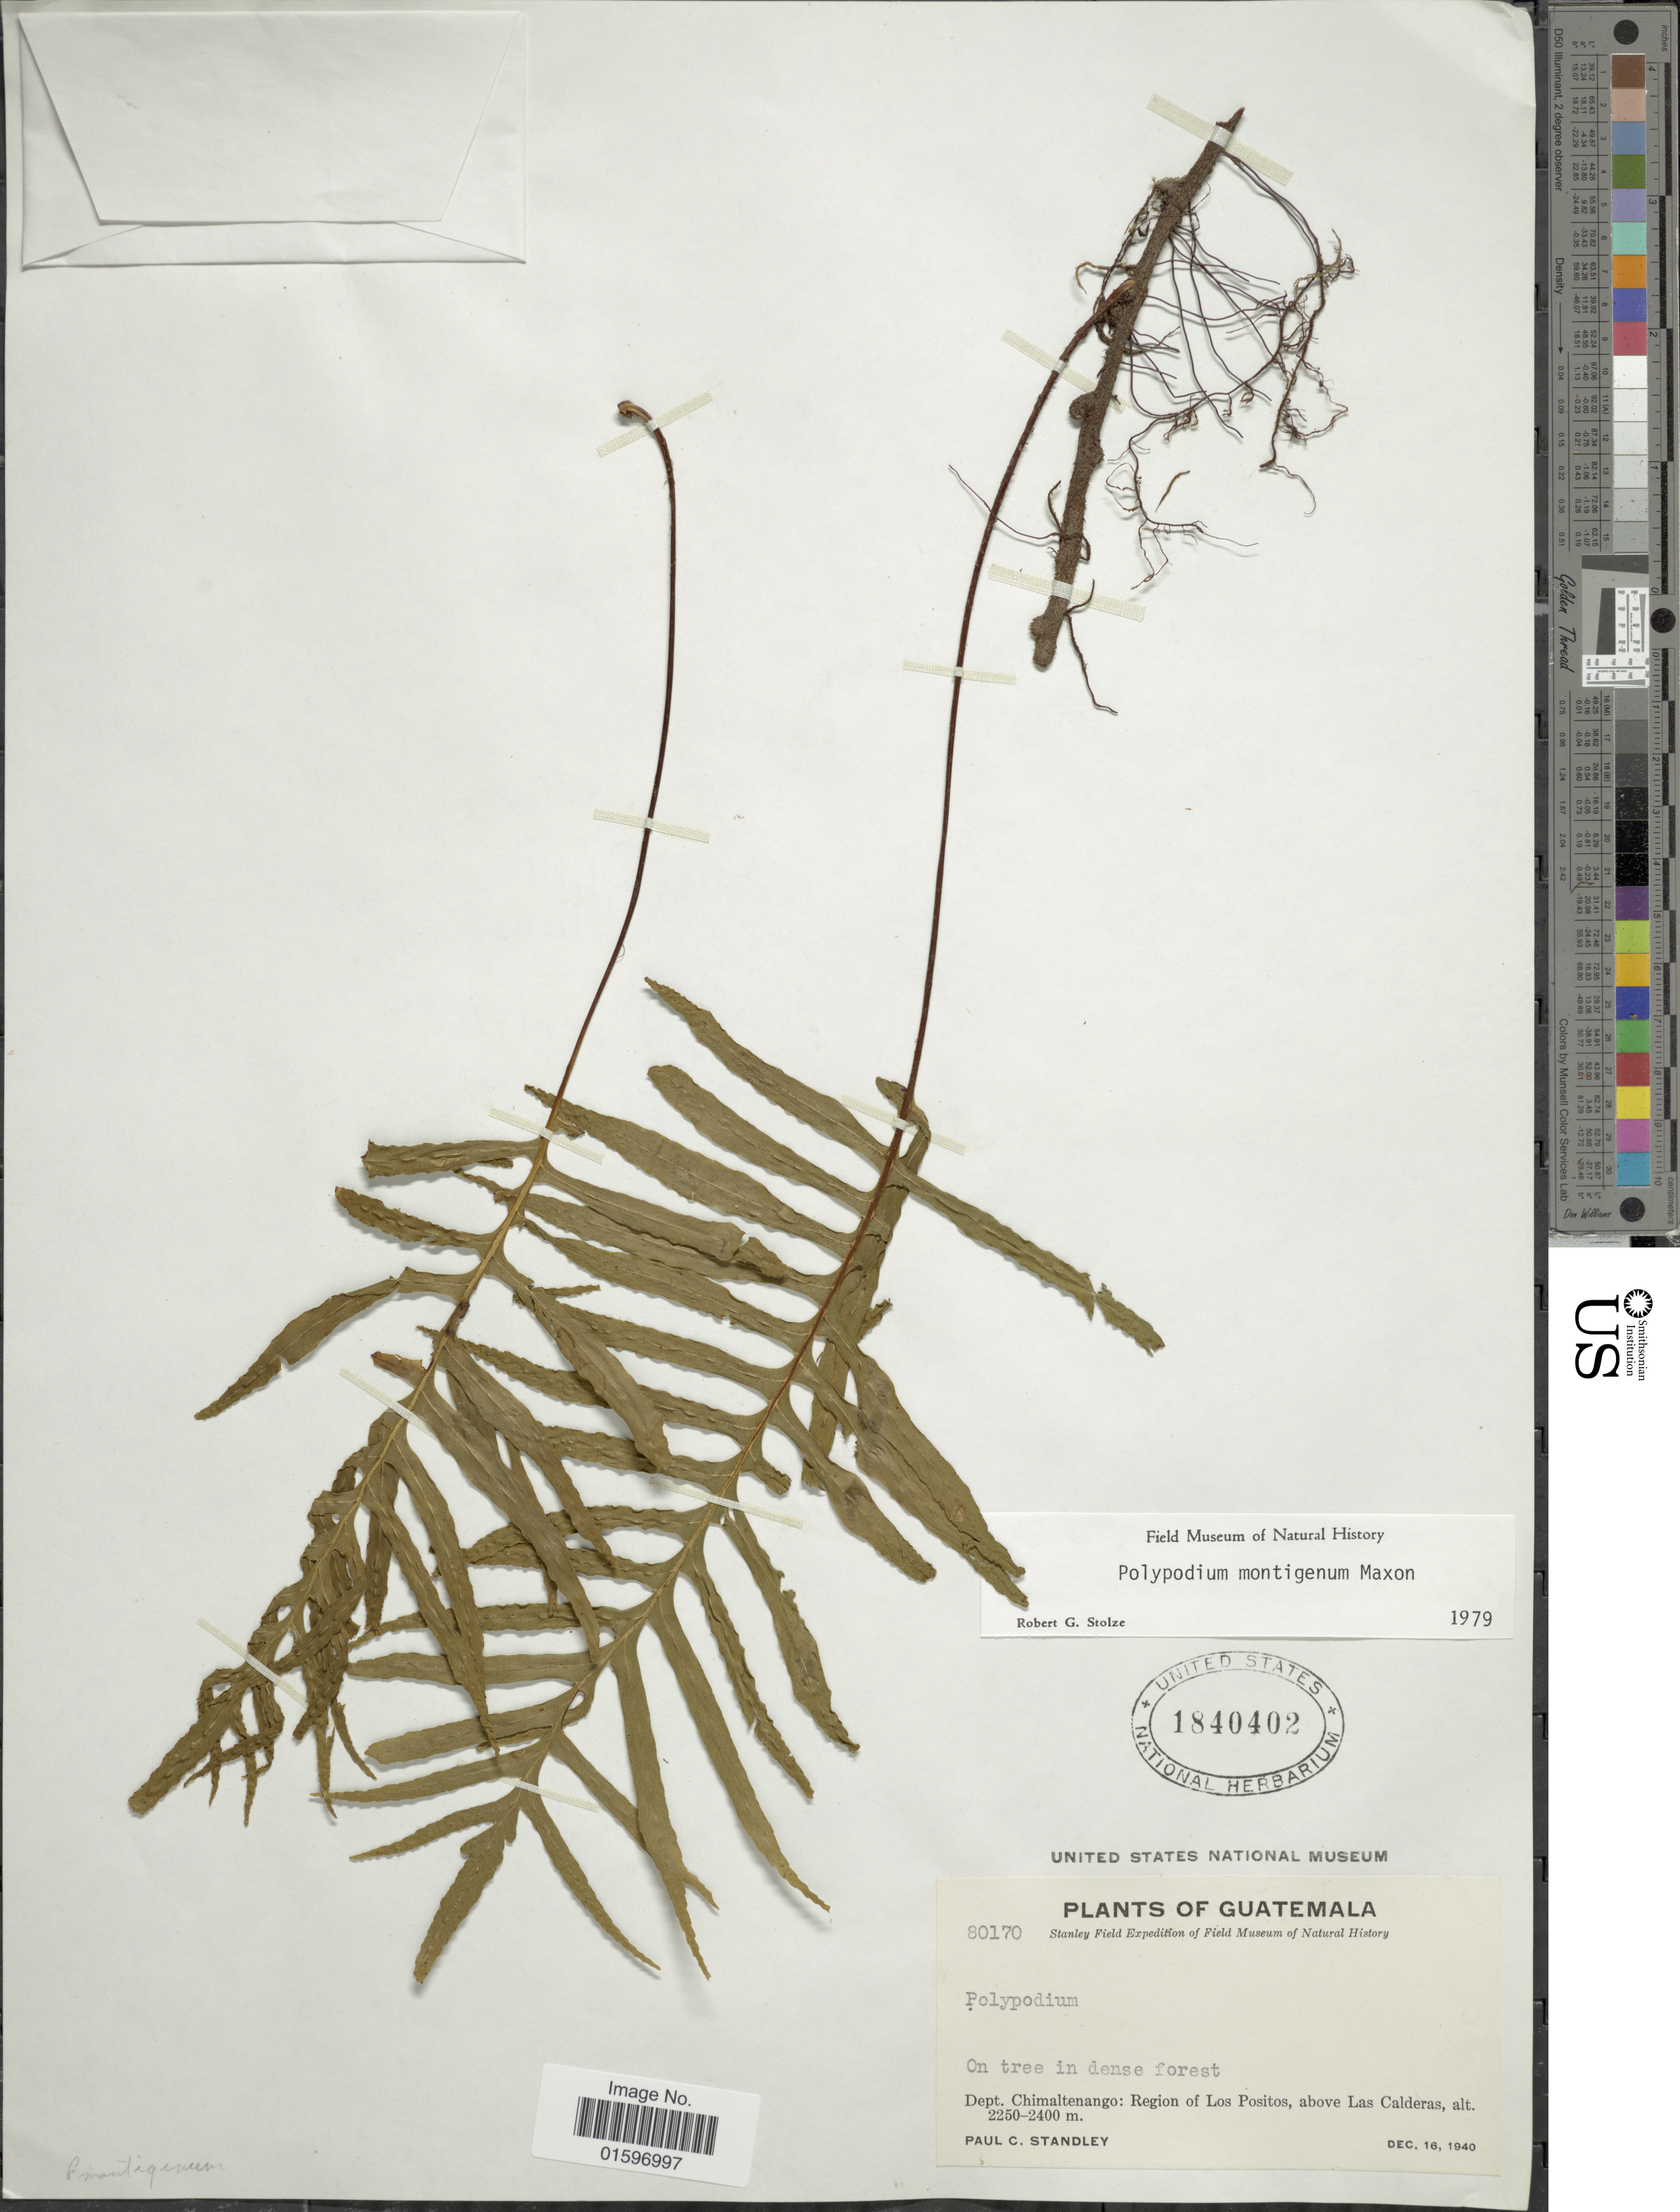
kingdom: Plantae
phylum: Tracheophyta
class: Polypodiopsida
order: Polypodiales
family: Polypodiaceae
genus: Pleopeltis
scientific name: Pleopeltis alansmithii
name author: (R.C. Moran)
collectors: P. C. Standley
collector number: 80170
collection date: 1940-12-16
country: Guatemala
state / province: Chimaltenango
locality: Dept. Chimaltenango: Region of Los Positos, above Las Calderas.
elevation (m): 2250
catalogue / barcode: US 1840402